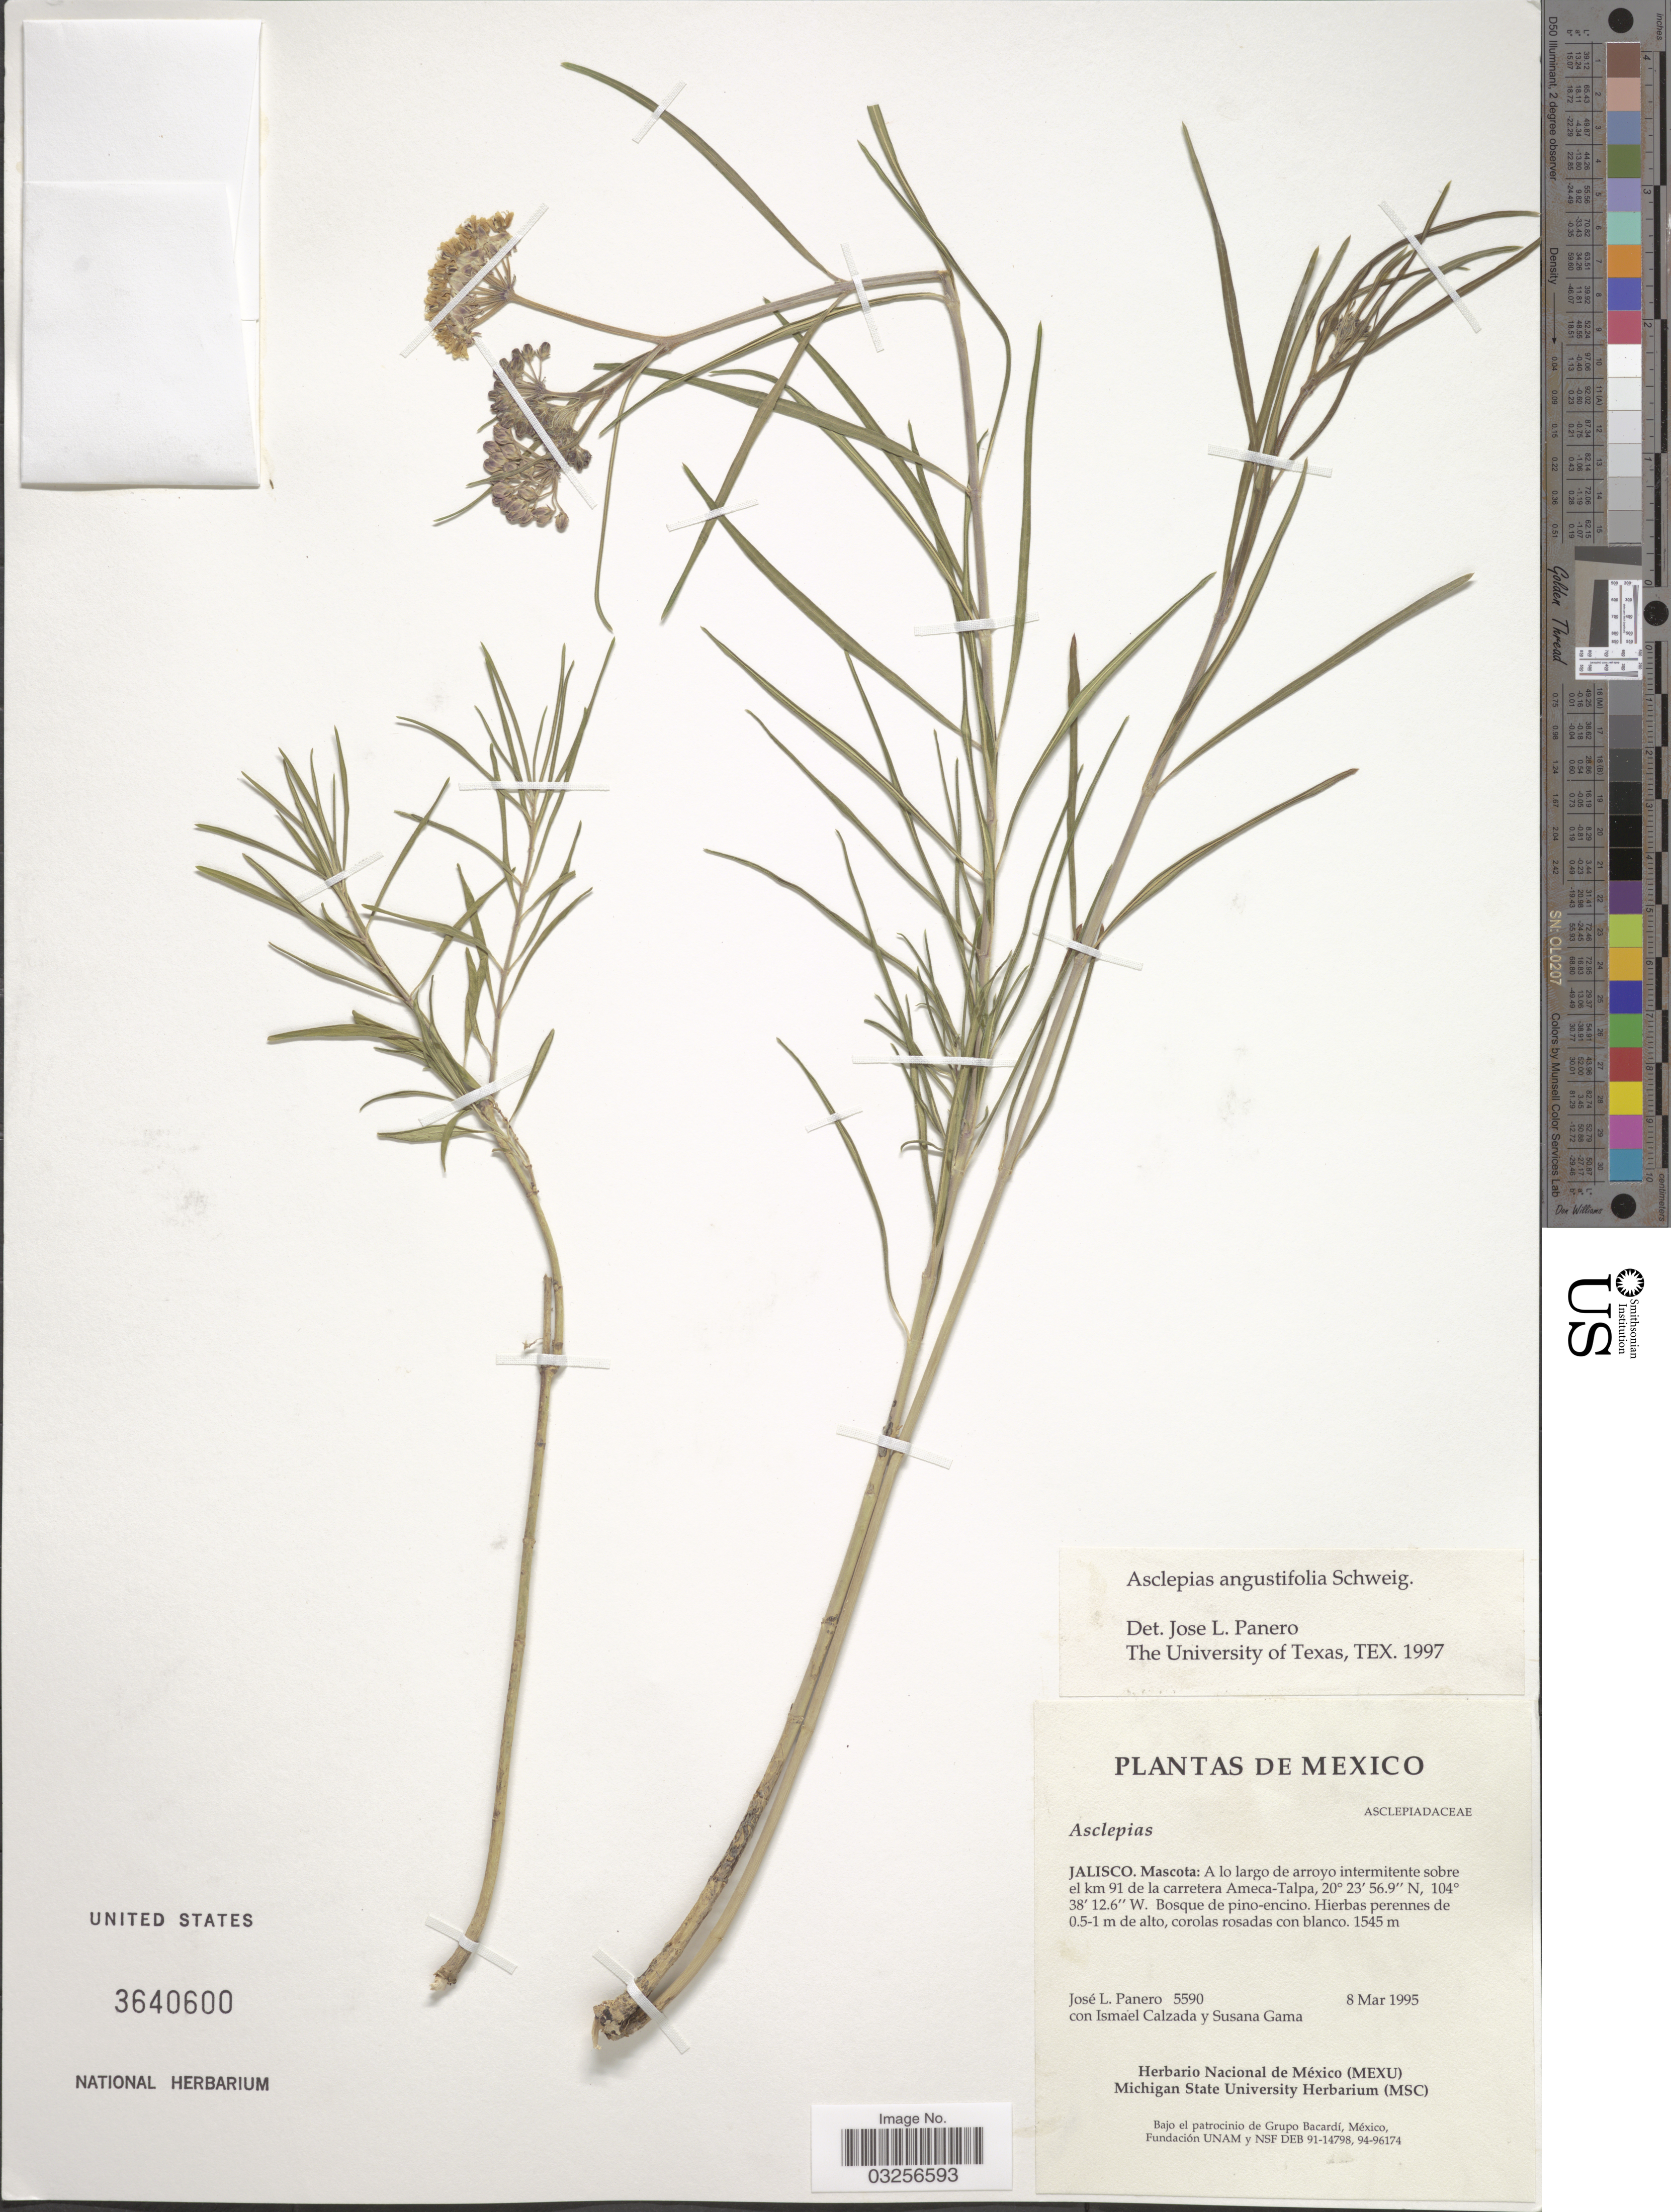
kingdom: Plantae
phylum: Tracheophyta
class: Magnoliopsida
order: Gentianales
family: Apocynaceae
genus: Asclepias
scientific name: Asclepias angustifolia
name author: Schweigg.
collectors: J. L. Panero, I. Calzada & S. Gama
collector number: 5590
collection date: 1995-03-08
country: Mexico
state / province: Jalisco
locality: Mascota: A lo largo de arroyo intermitente sobre el km 91 de la carretera Ameca-Talpa.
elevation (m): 1545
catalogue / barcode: US 3640600